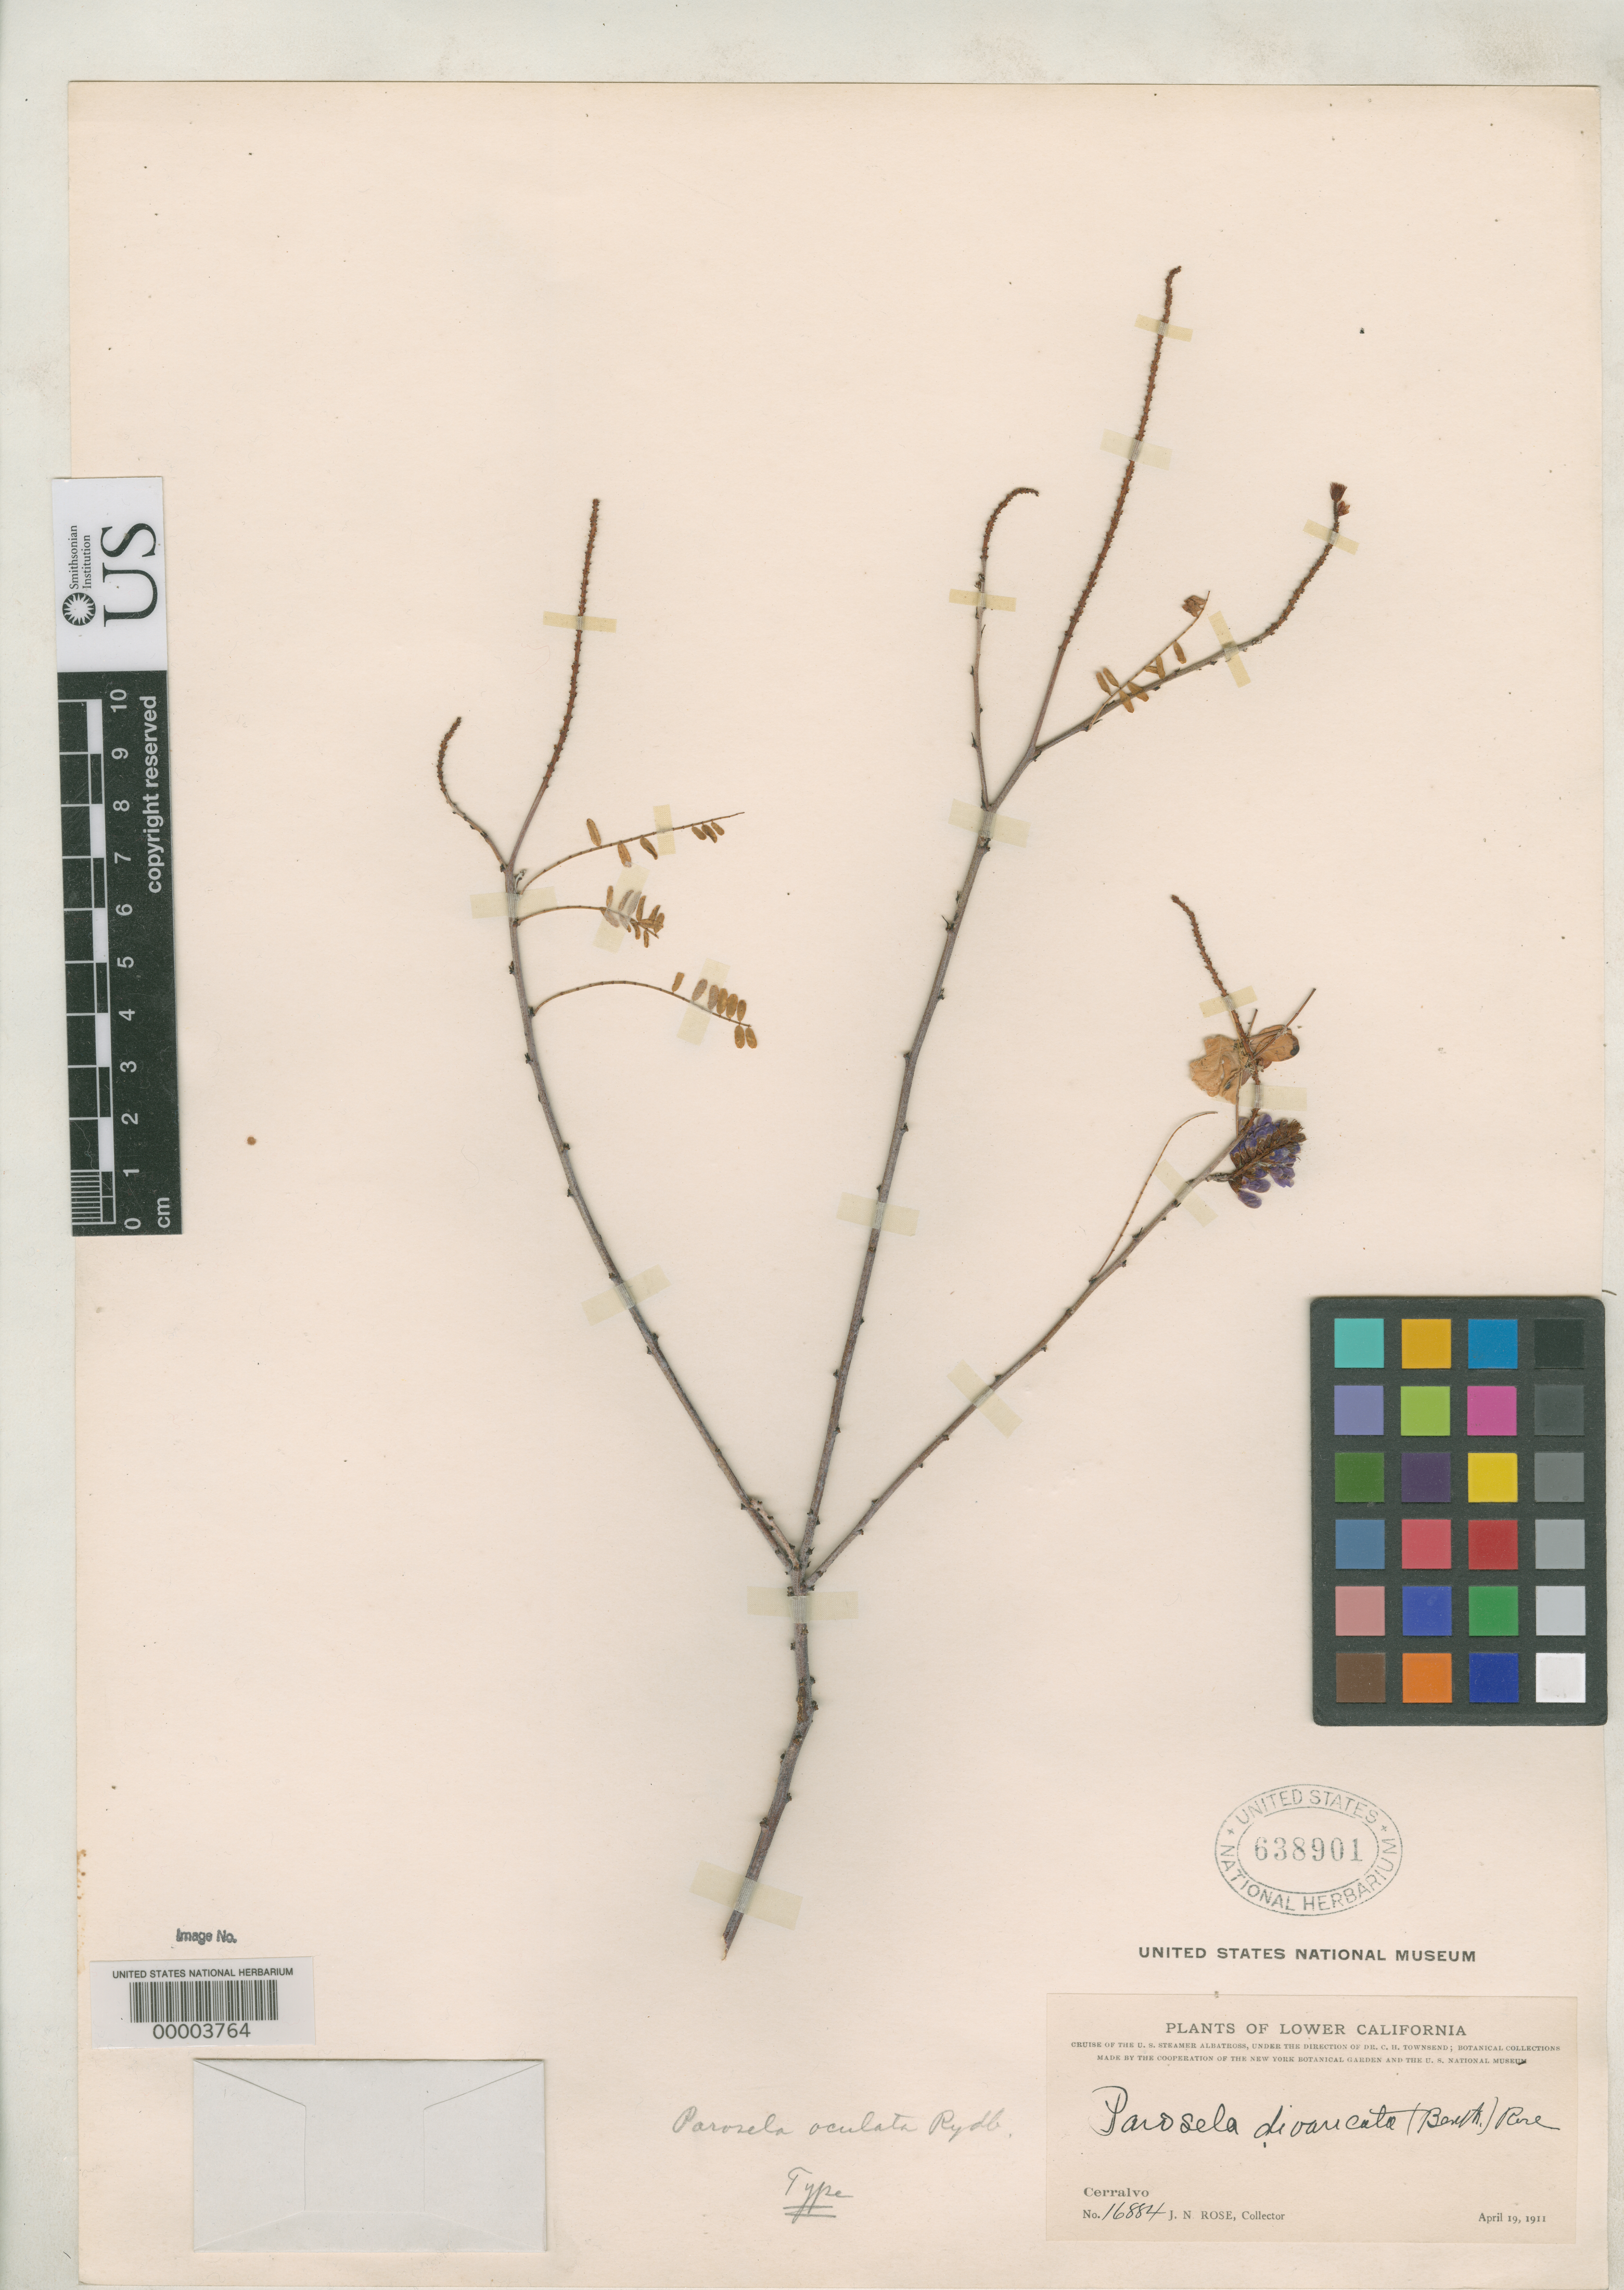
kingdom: Plantae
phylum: Tracheophyta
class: Magnoliopsida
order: Fabales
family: Fabaceae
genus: Parosela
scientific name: Parosela oculata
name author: Rydb.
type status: Holotype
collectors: J. N. Rose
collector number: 16884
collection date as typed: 19 Apr 1911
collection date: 1911-04-19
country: Mexico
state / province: Baja California Sur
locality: Cerralvo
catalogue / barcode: US 638901